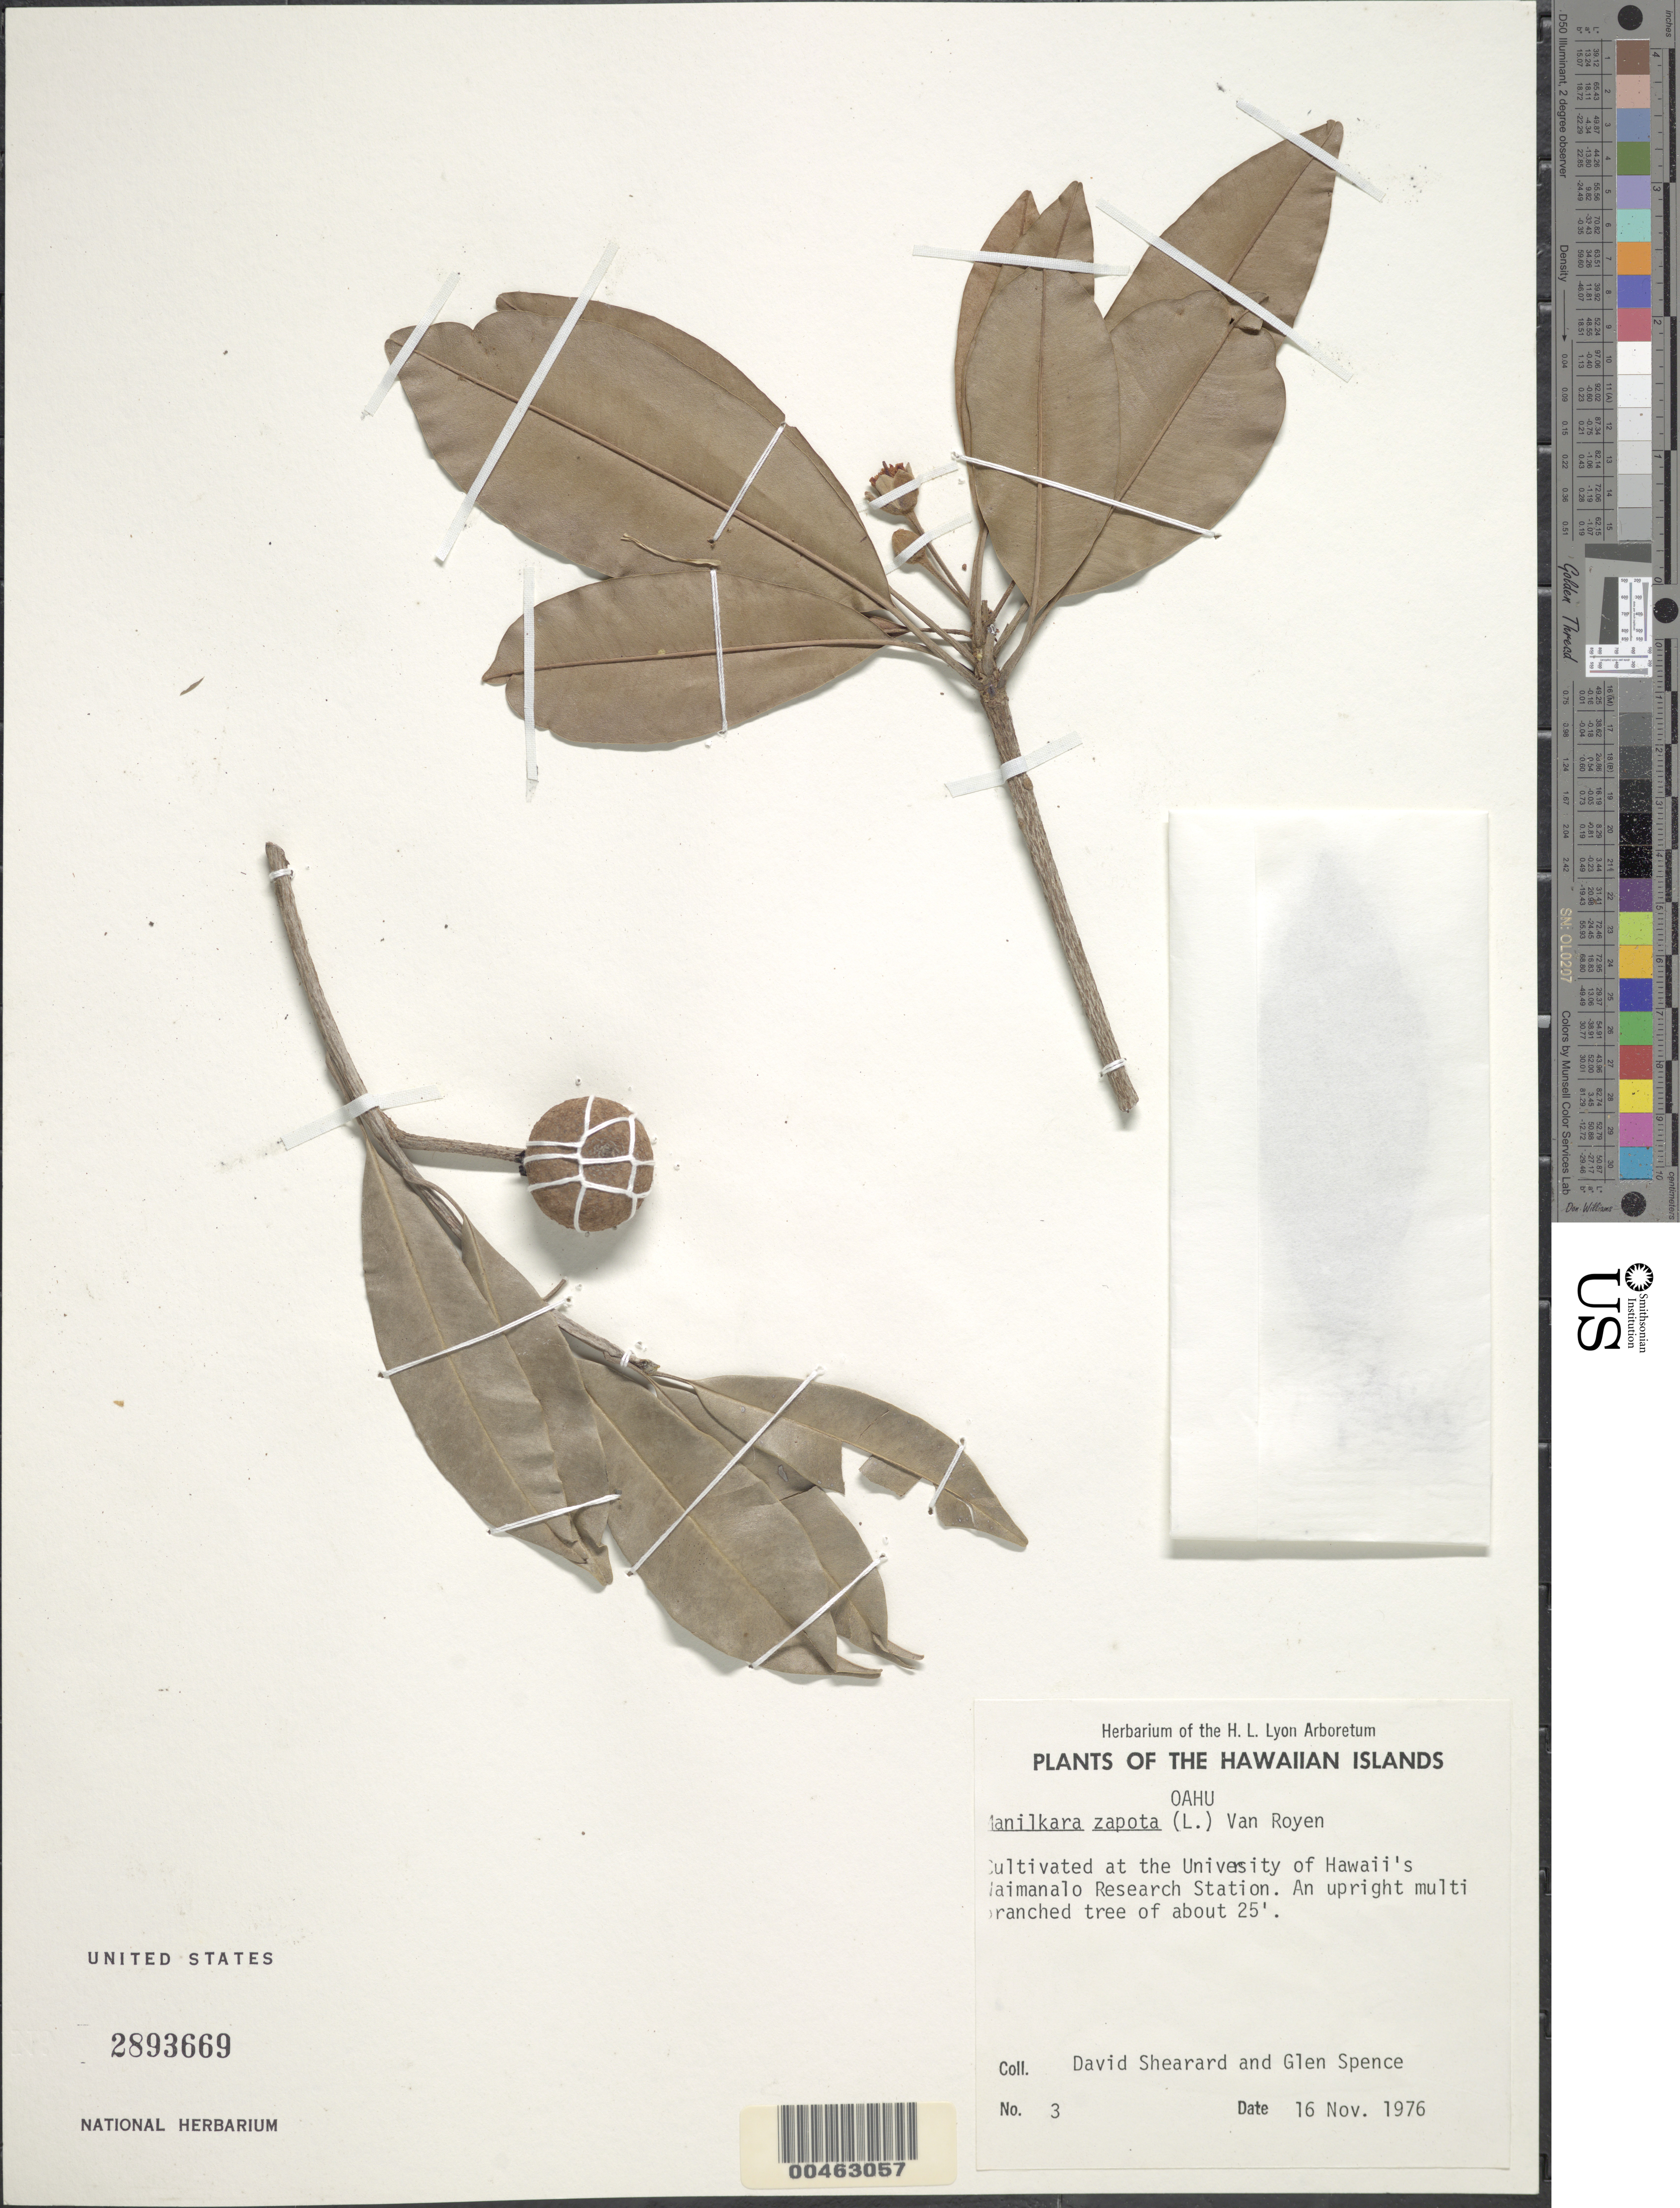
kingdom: Plantae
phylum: Tracheophyta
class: Magnoliopsida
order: Ericales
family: Sapotaceae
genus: Manilkara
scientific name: Manilkara zapota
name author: (L.) P. Royen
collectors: D. Shearard & G. Spence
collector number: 3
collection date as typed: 16 Nov 1976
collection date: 1976-11-16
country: United States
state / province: Hawaii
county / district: Honolulu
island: Oahu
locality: University of Hawaii's Waimanalo Research Station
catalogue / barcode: US 2893669